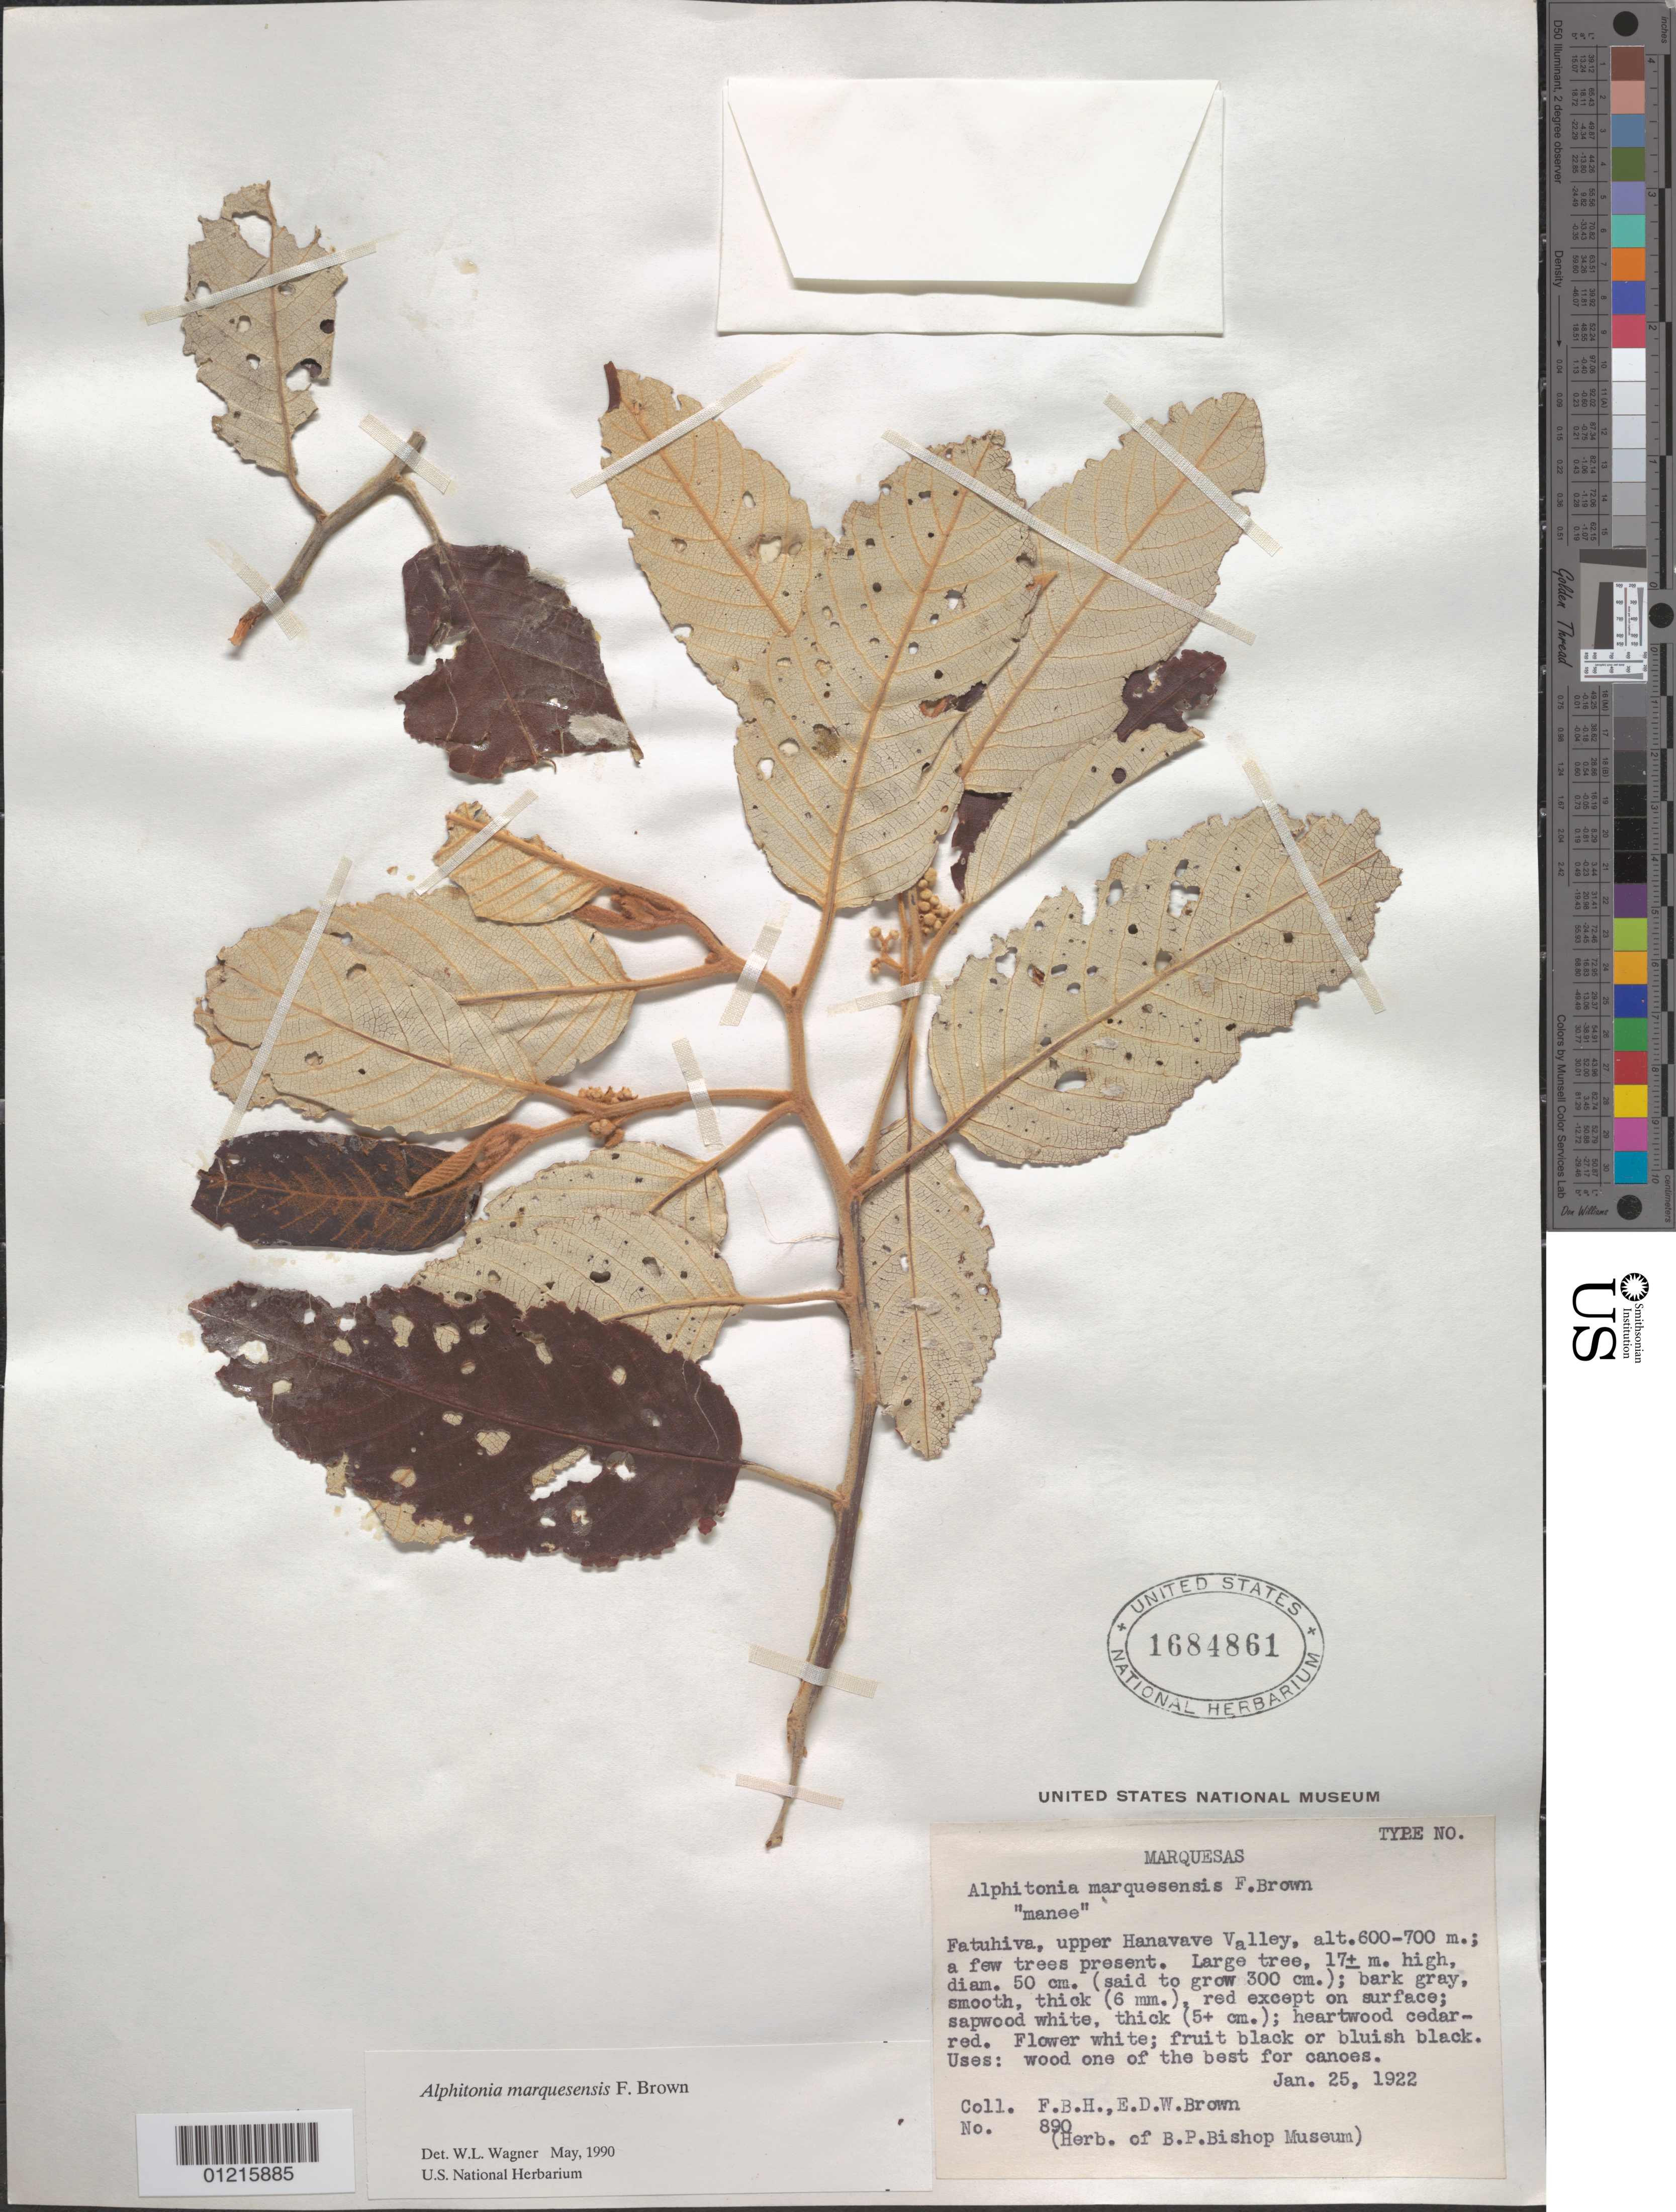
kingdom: Plantae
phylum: Tracheophyta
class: Magnoliopsida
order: Rosales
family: Rhamnaceae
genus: Alphitonia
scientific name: Alphitonia marquesensis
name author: F. Br.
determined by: Wagner, W. L., (BOT), Smithsonian Institution - National Museum of Natural History (UNITED STATES)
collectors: F. Brown & E. Brown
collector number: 890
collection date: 1922-01-25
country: French Polynesia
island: Fatu Hiva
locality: Upper Hanavave Valley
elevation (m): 600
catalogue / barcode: US 1684861